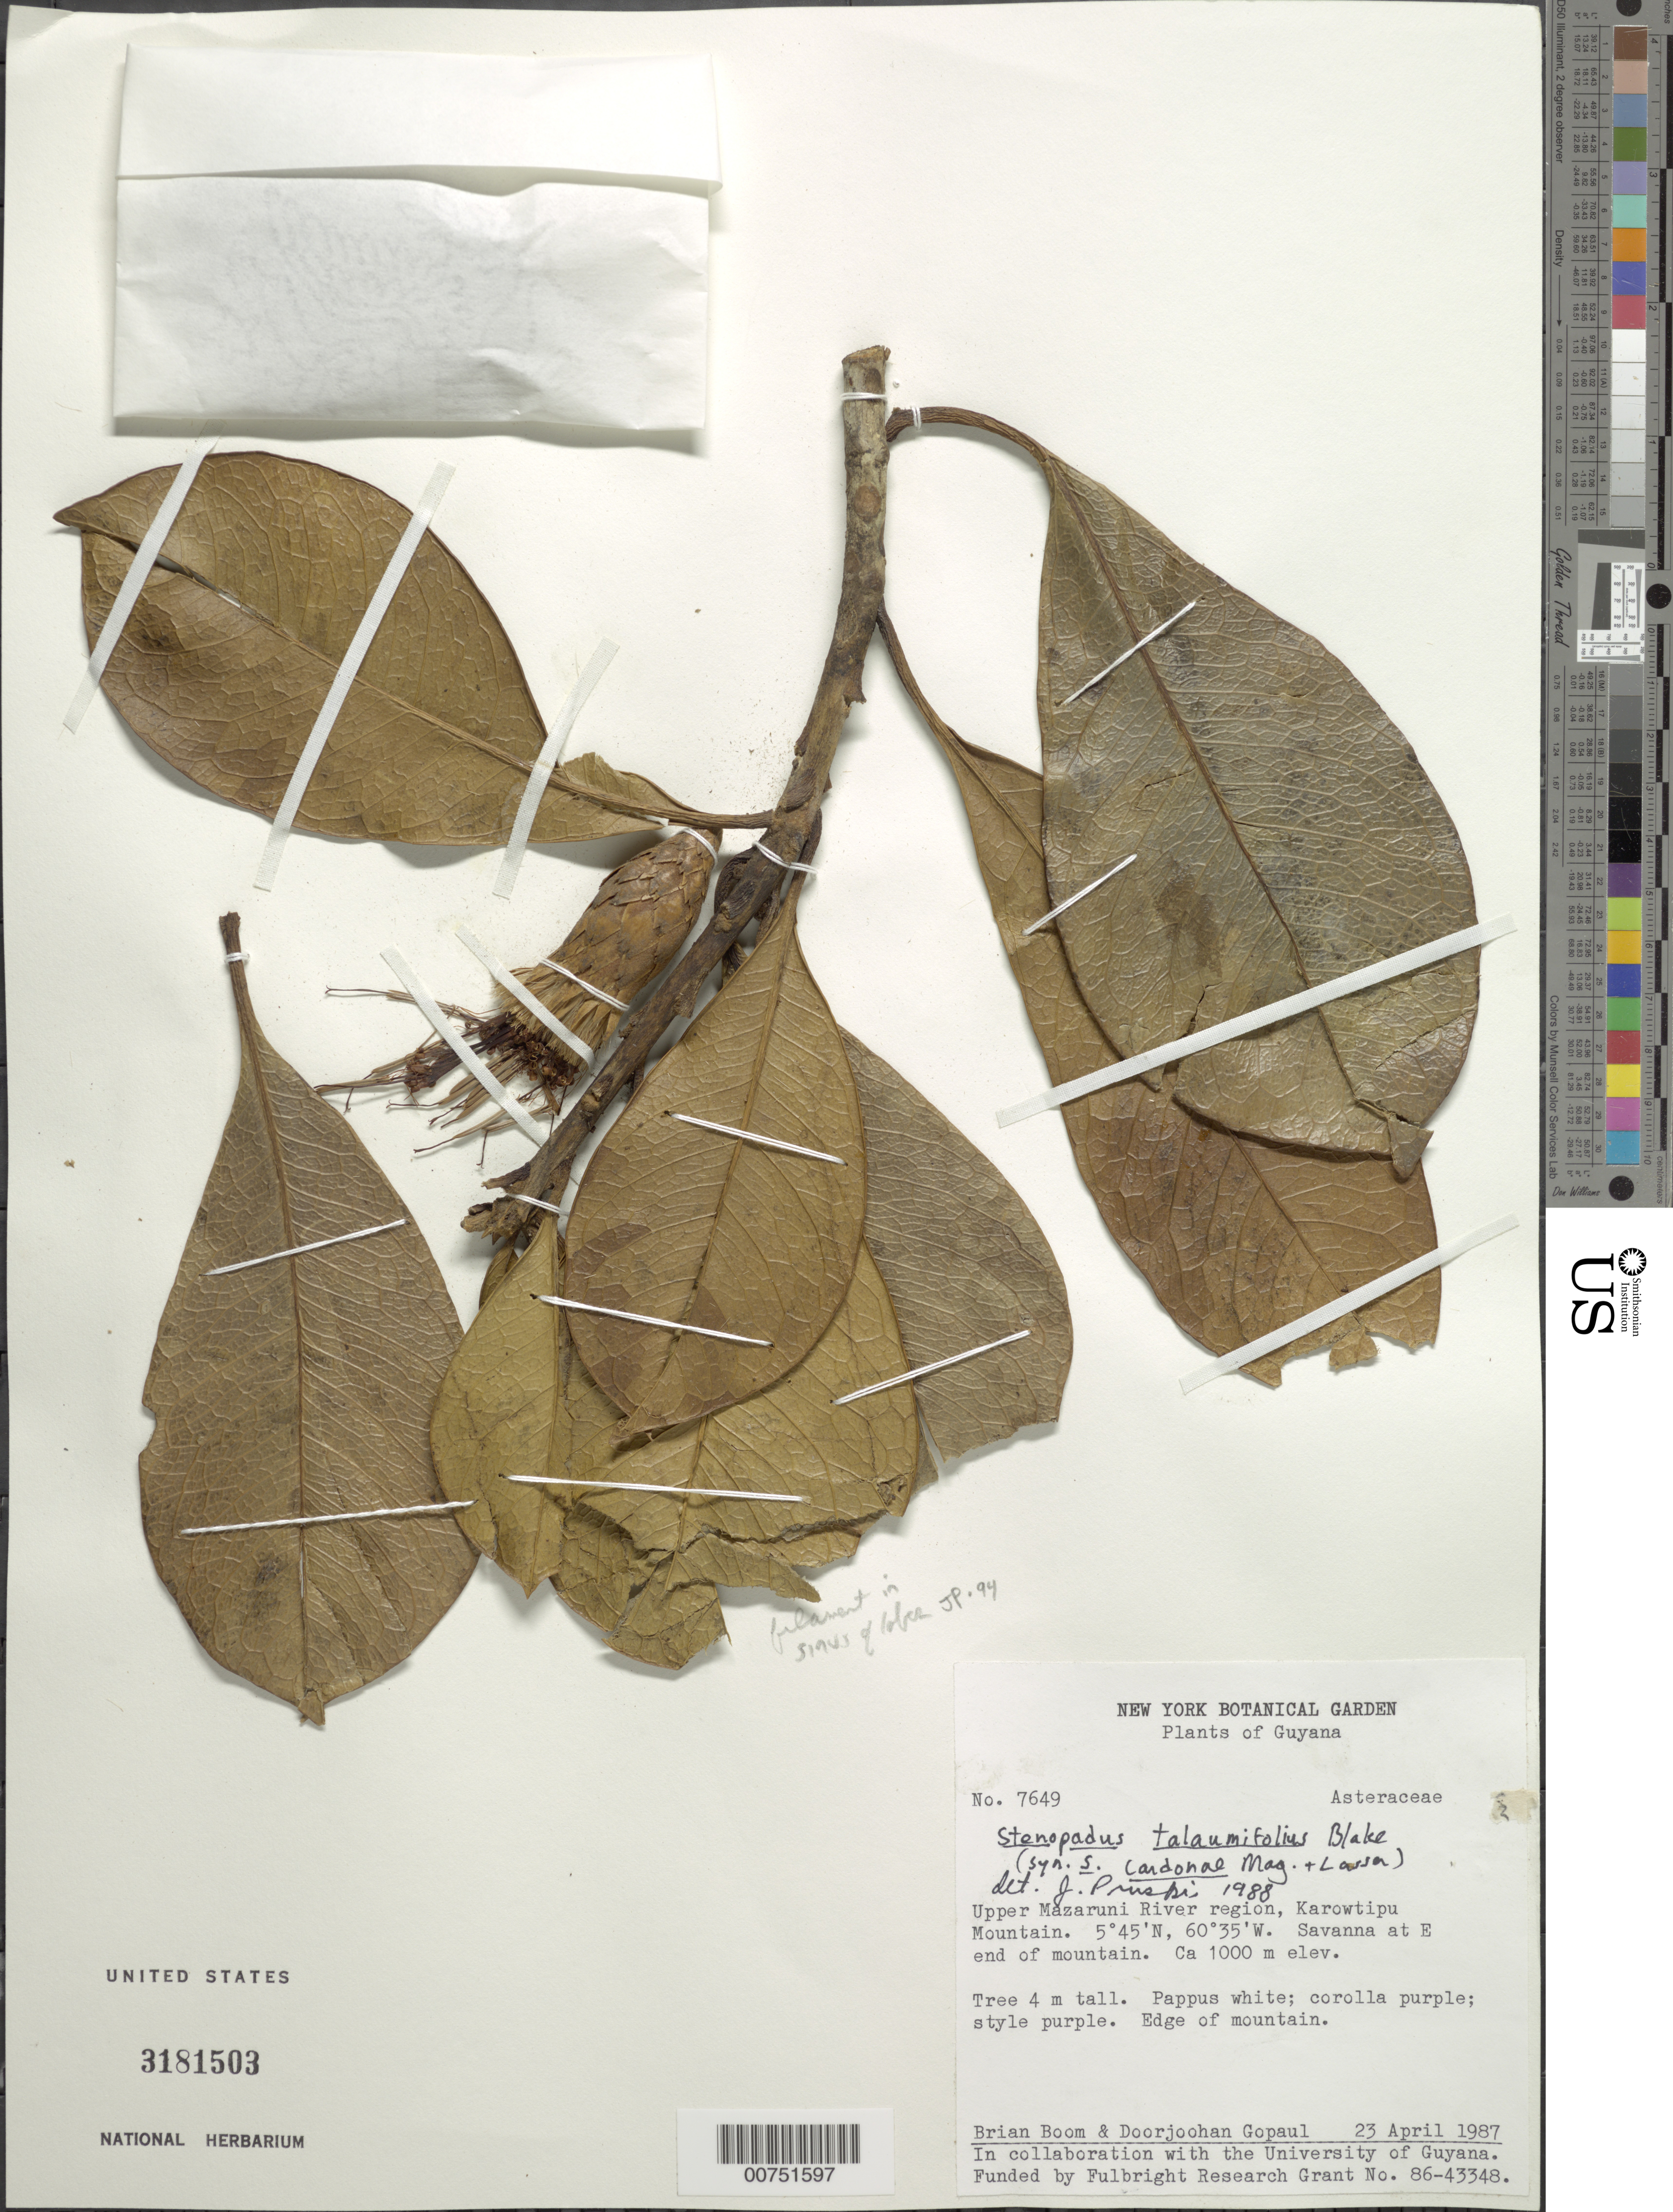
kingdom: Plantae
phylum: Tracheophyta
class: Magnoliopsida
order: Asterales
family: Asteraceae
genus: Werneria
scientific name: Werneria nubigena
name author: Kunth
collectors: J. L. Luteyn & D. Gopaul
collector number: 7649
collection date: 1987-04-23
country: Guyana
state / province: Cuyuni-Mazaruni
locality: Upper Mazaruni R. region, Karowtipu Mt.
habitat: Savanna at E end of mountain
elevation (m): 1000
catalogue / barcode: US 3181503